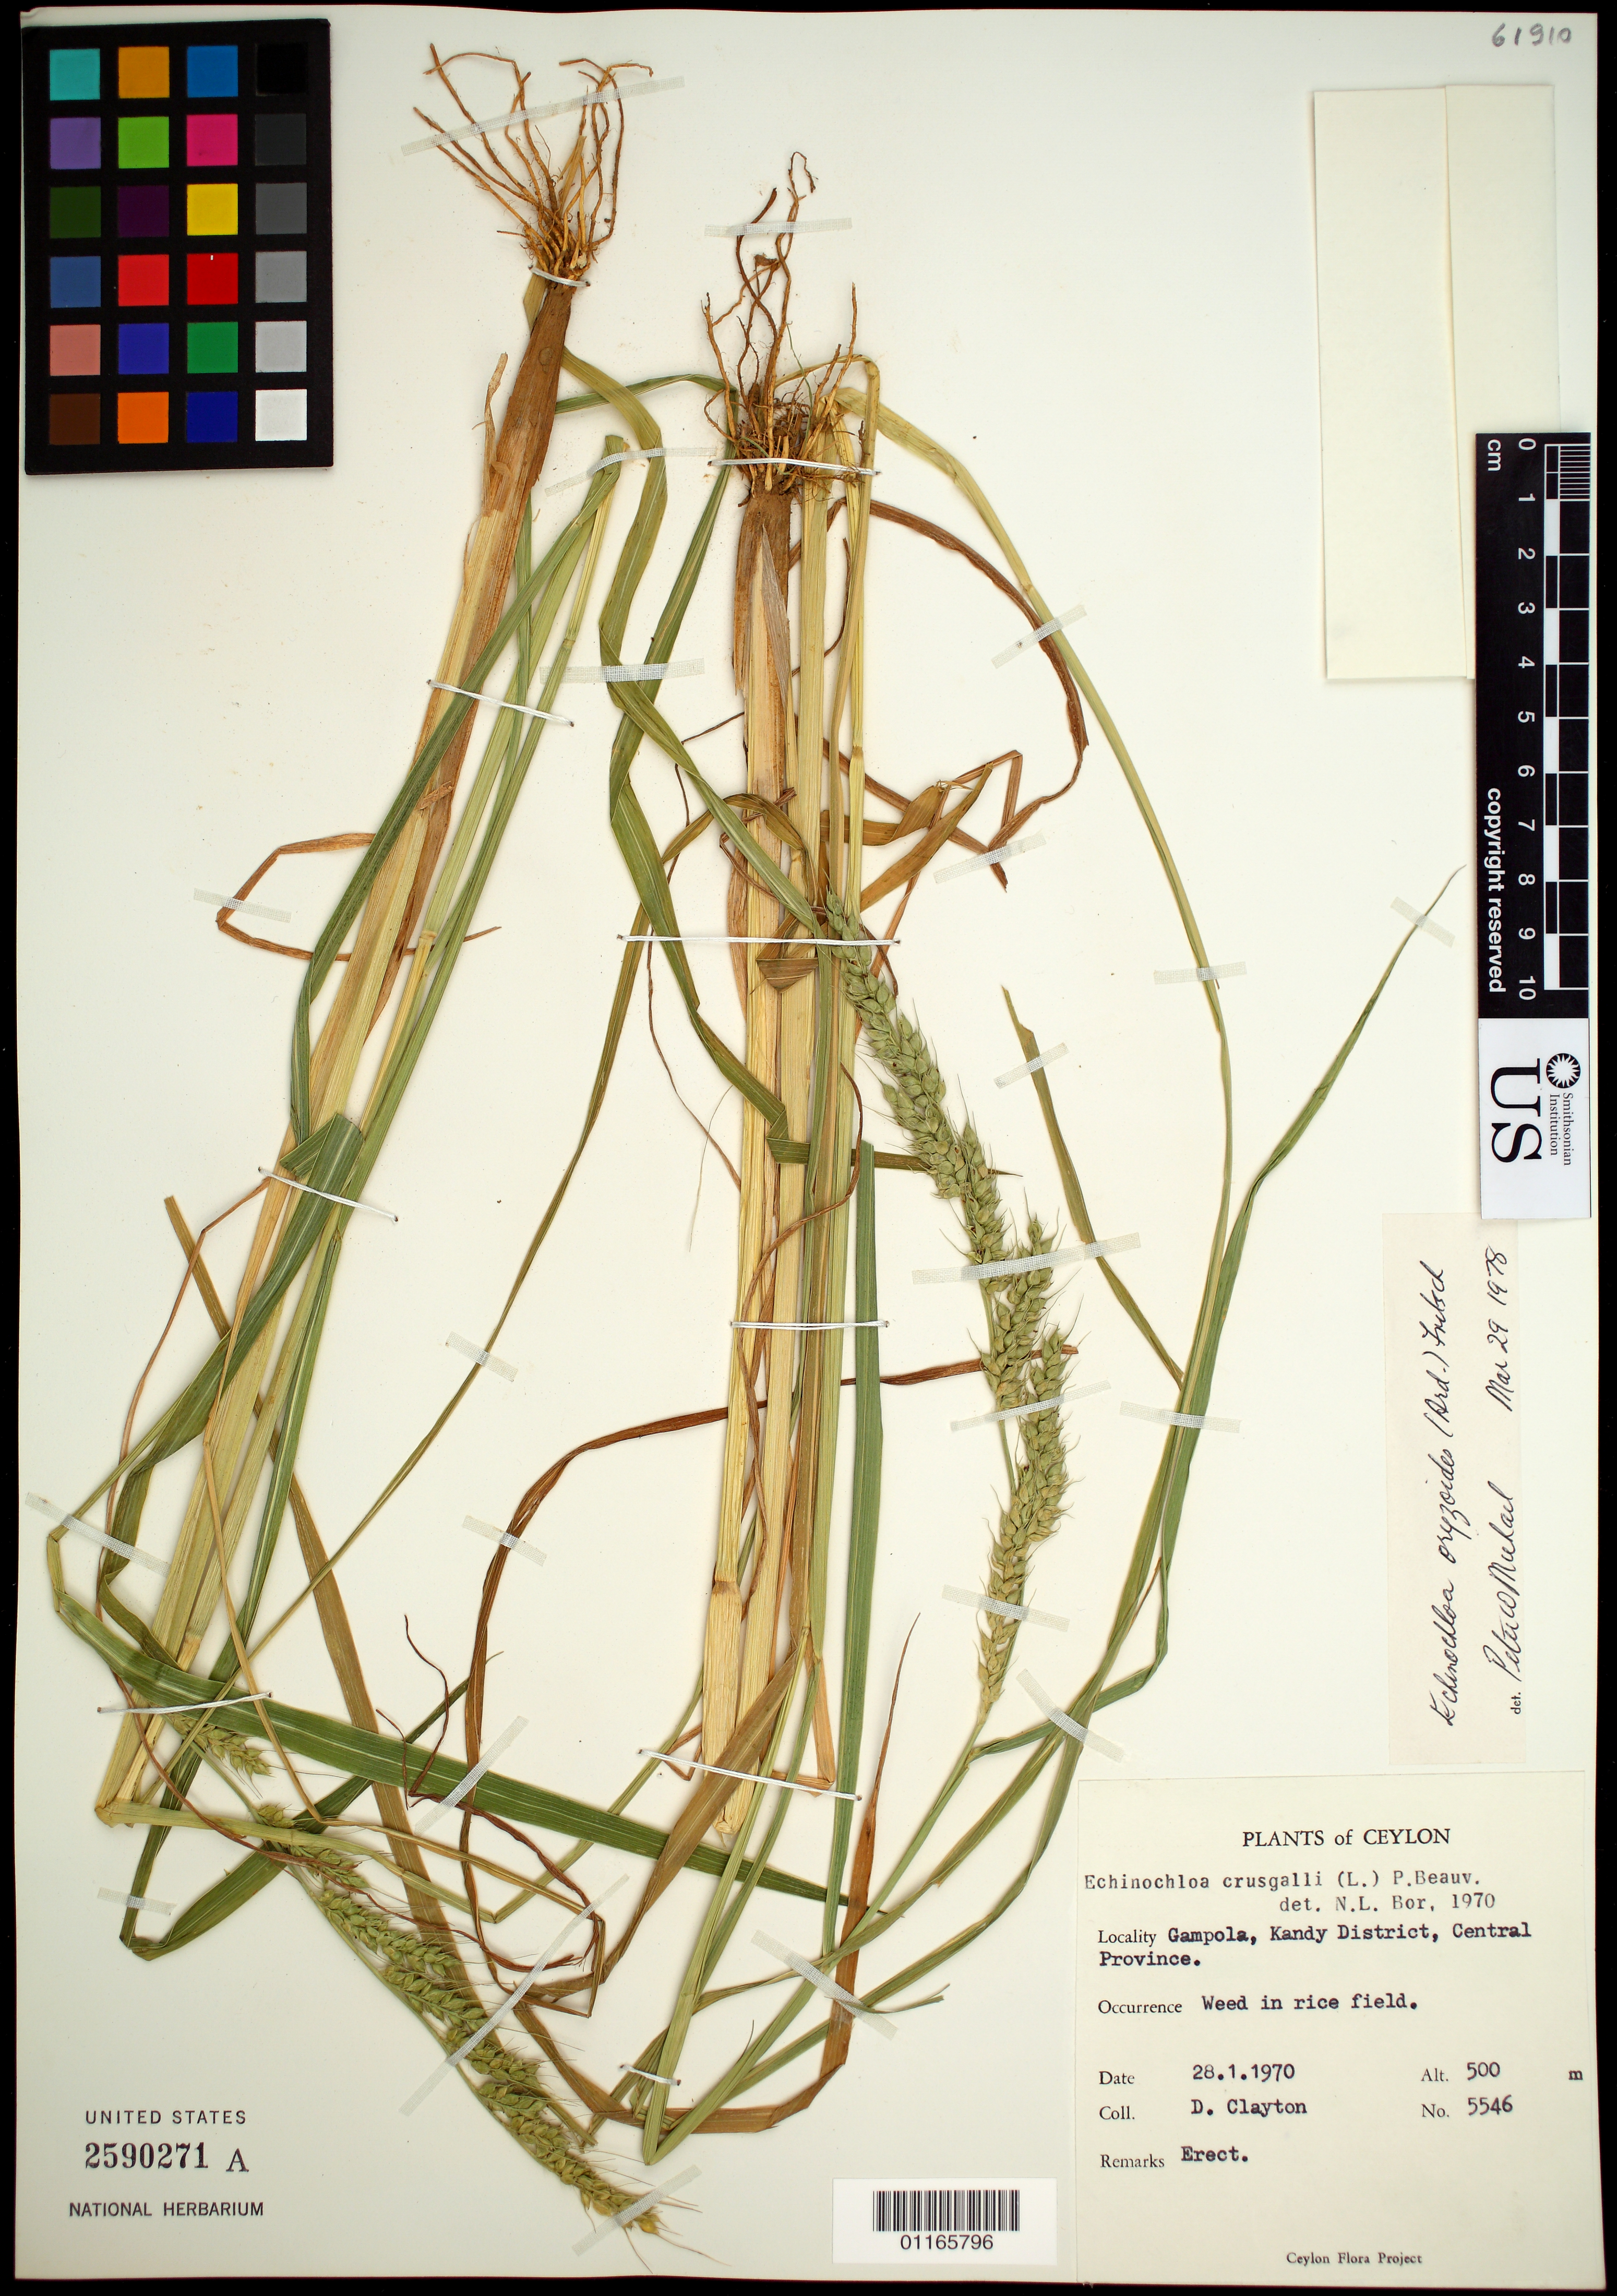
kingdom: Plantae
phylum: Tracheophyta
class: Liliopsida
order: Poales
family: Poaceae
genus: Echinochloa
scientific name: Echinochloa oryzoides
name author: (Ard.) Fritsch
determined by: Michael, P. W.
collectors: D. Clayton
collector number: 5546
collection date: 1970-01-28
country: Sri Lanka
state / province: Central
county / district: Kandy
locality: Gampola.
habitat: Weed in rice field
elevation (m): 500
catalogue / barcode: US 2590271A